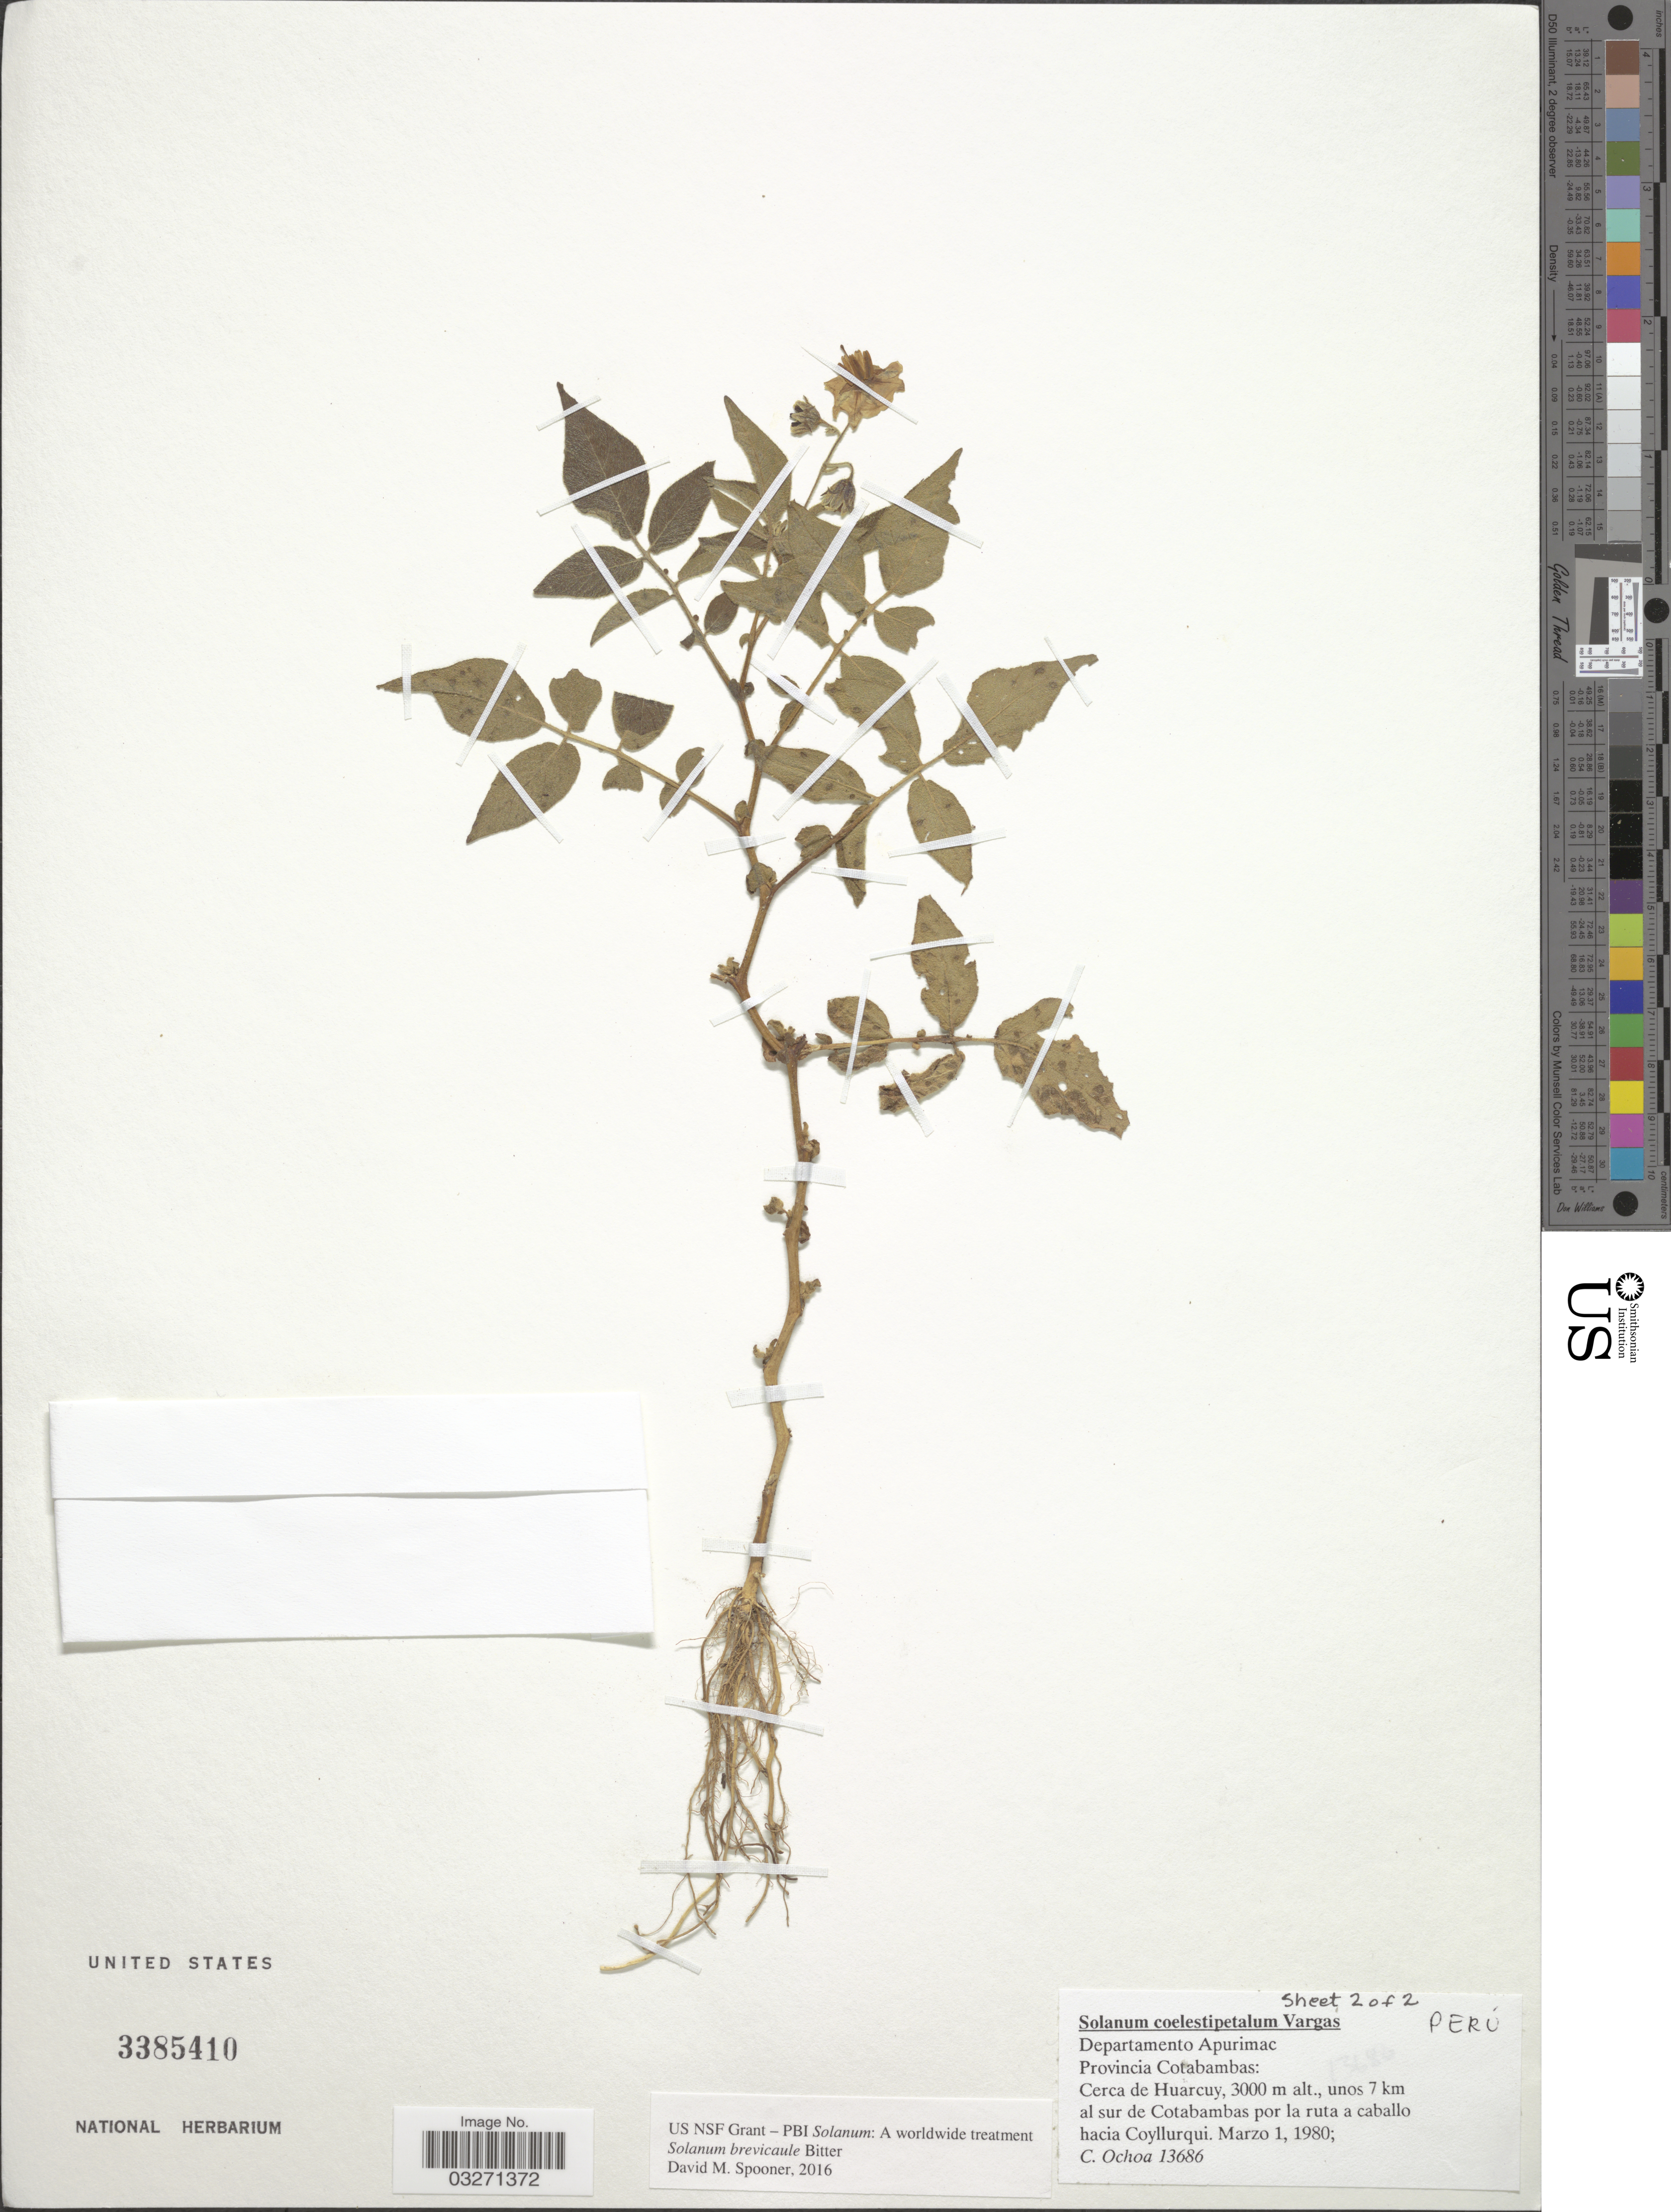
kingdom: Plantae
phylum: Tracheophyta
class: Magnoliopsida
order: Solanales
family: Solanaceae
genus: Solanum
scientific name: Solanum brevicaule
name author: Bitter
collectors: C. Ochoa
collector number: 13686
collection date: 1980-03-01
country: Peru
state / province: Apurímac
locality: Departamento Apurimac. Provincia Cotabambas: Cerca de Huarcuy, unos 7 km al sur de Cotabambas por la ruta a caballo hacia Coyllurqui.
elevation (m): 3000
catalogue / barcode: US 3385410